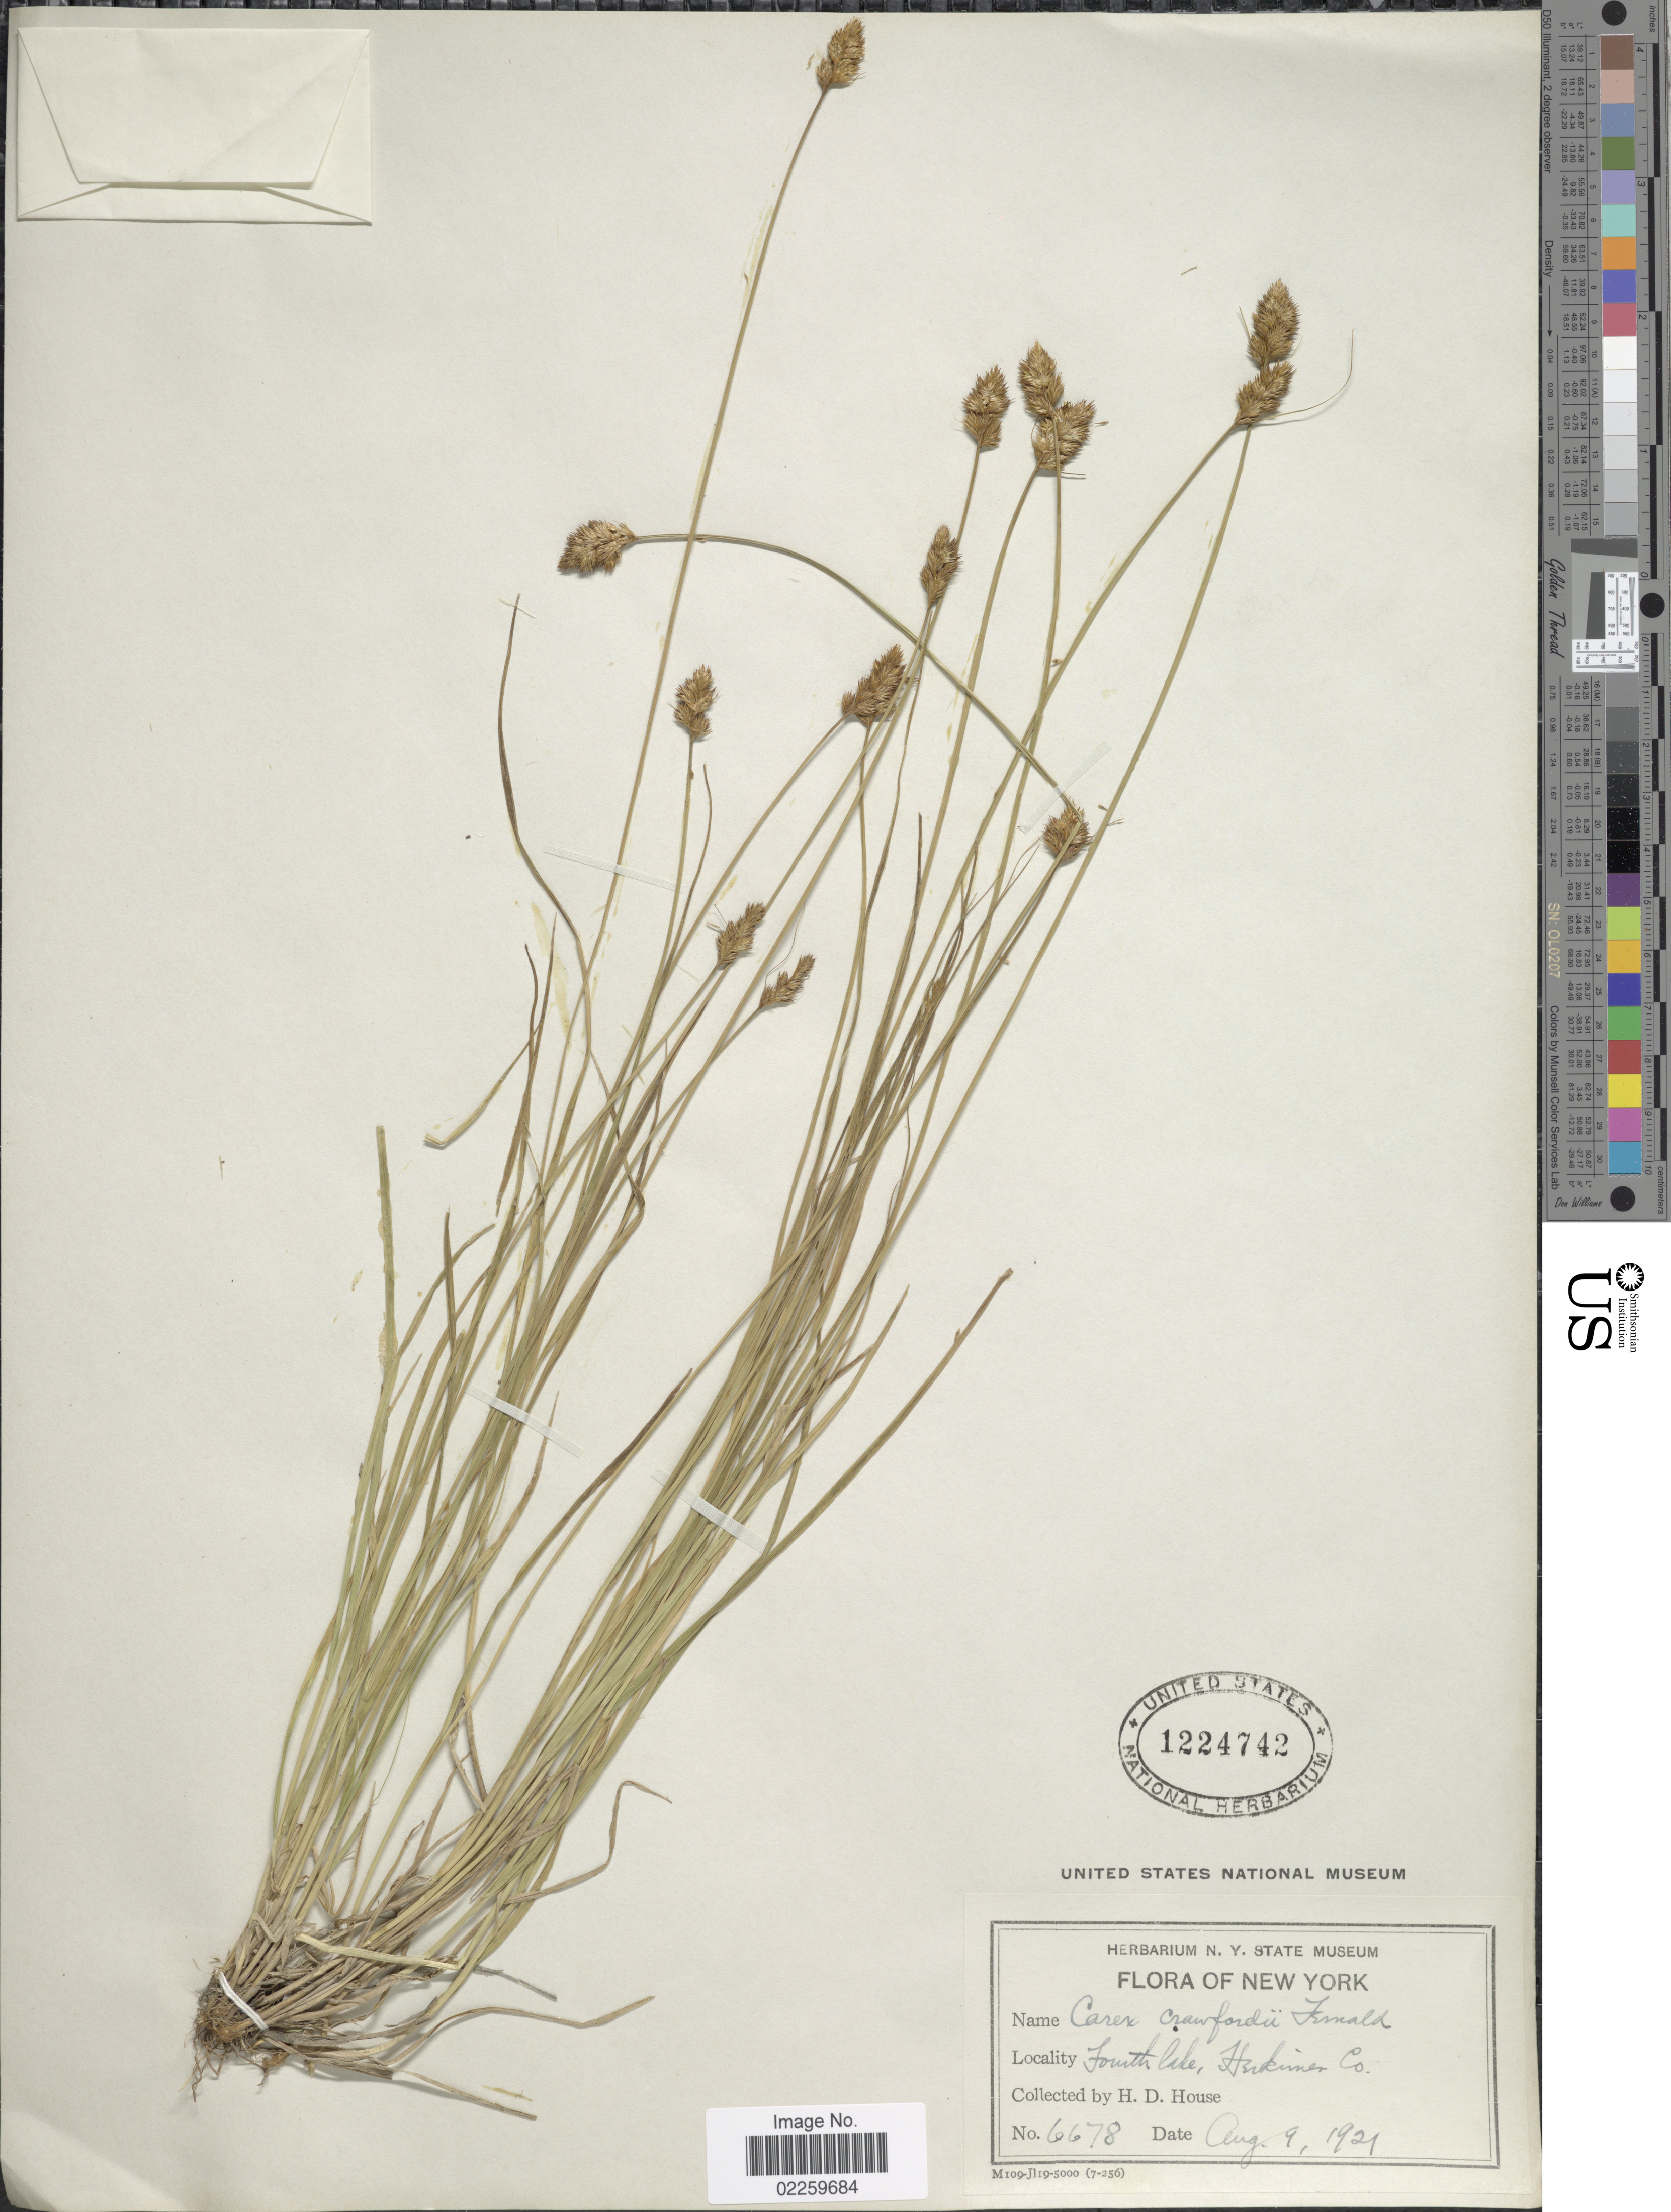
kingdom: Plantae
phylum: Tracheophyta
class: Liliopsida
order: Poales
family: Cyperaceae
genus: Carex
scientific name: Carex crawfordii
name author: Fernald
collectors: H. D. House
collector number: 6678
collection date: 1921-08-09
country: United States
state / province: New York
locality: Fourth lake, Herkimer Co.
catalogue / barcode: US 1224742